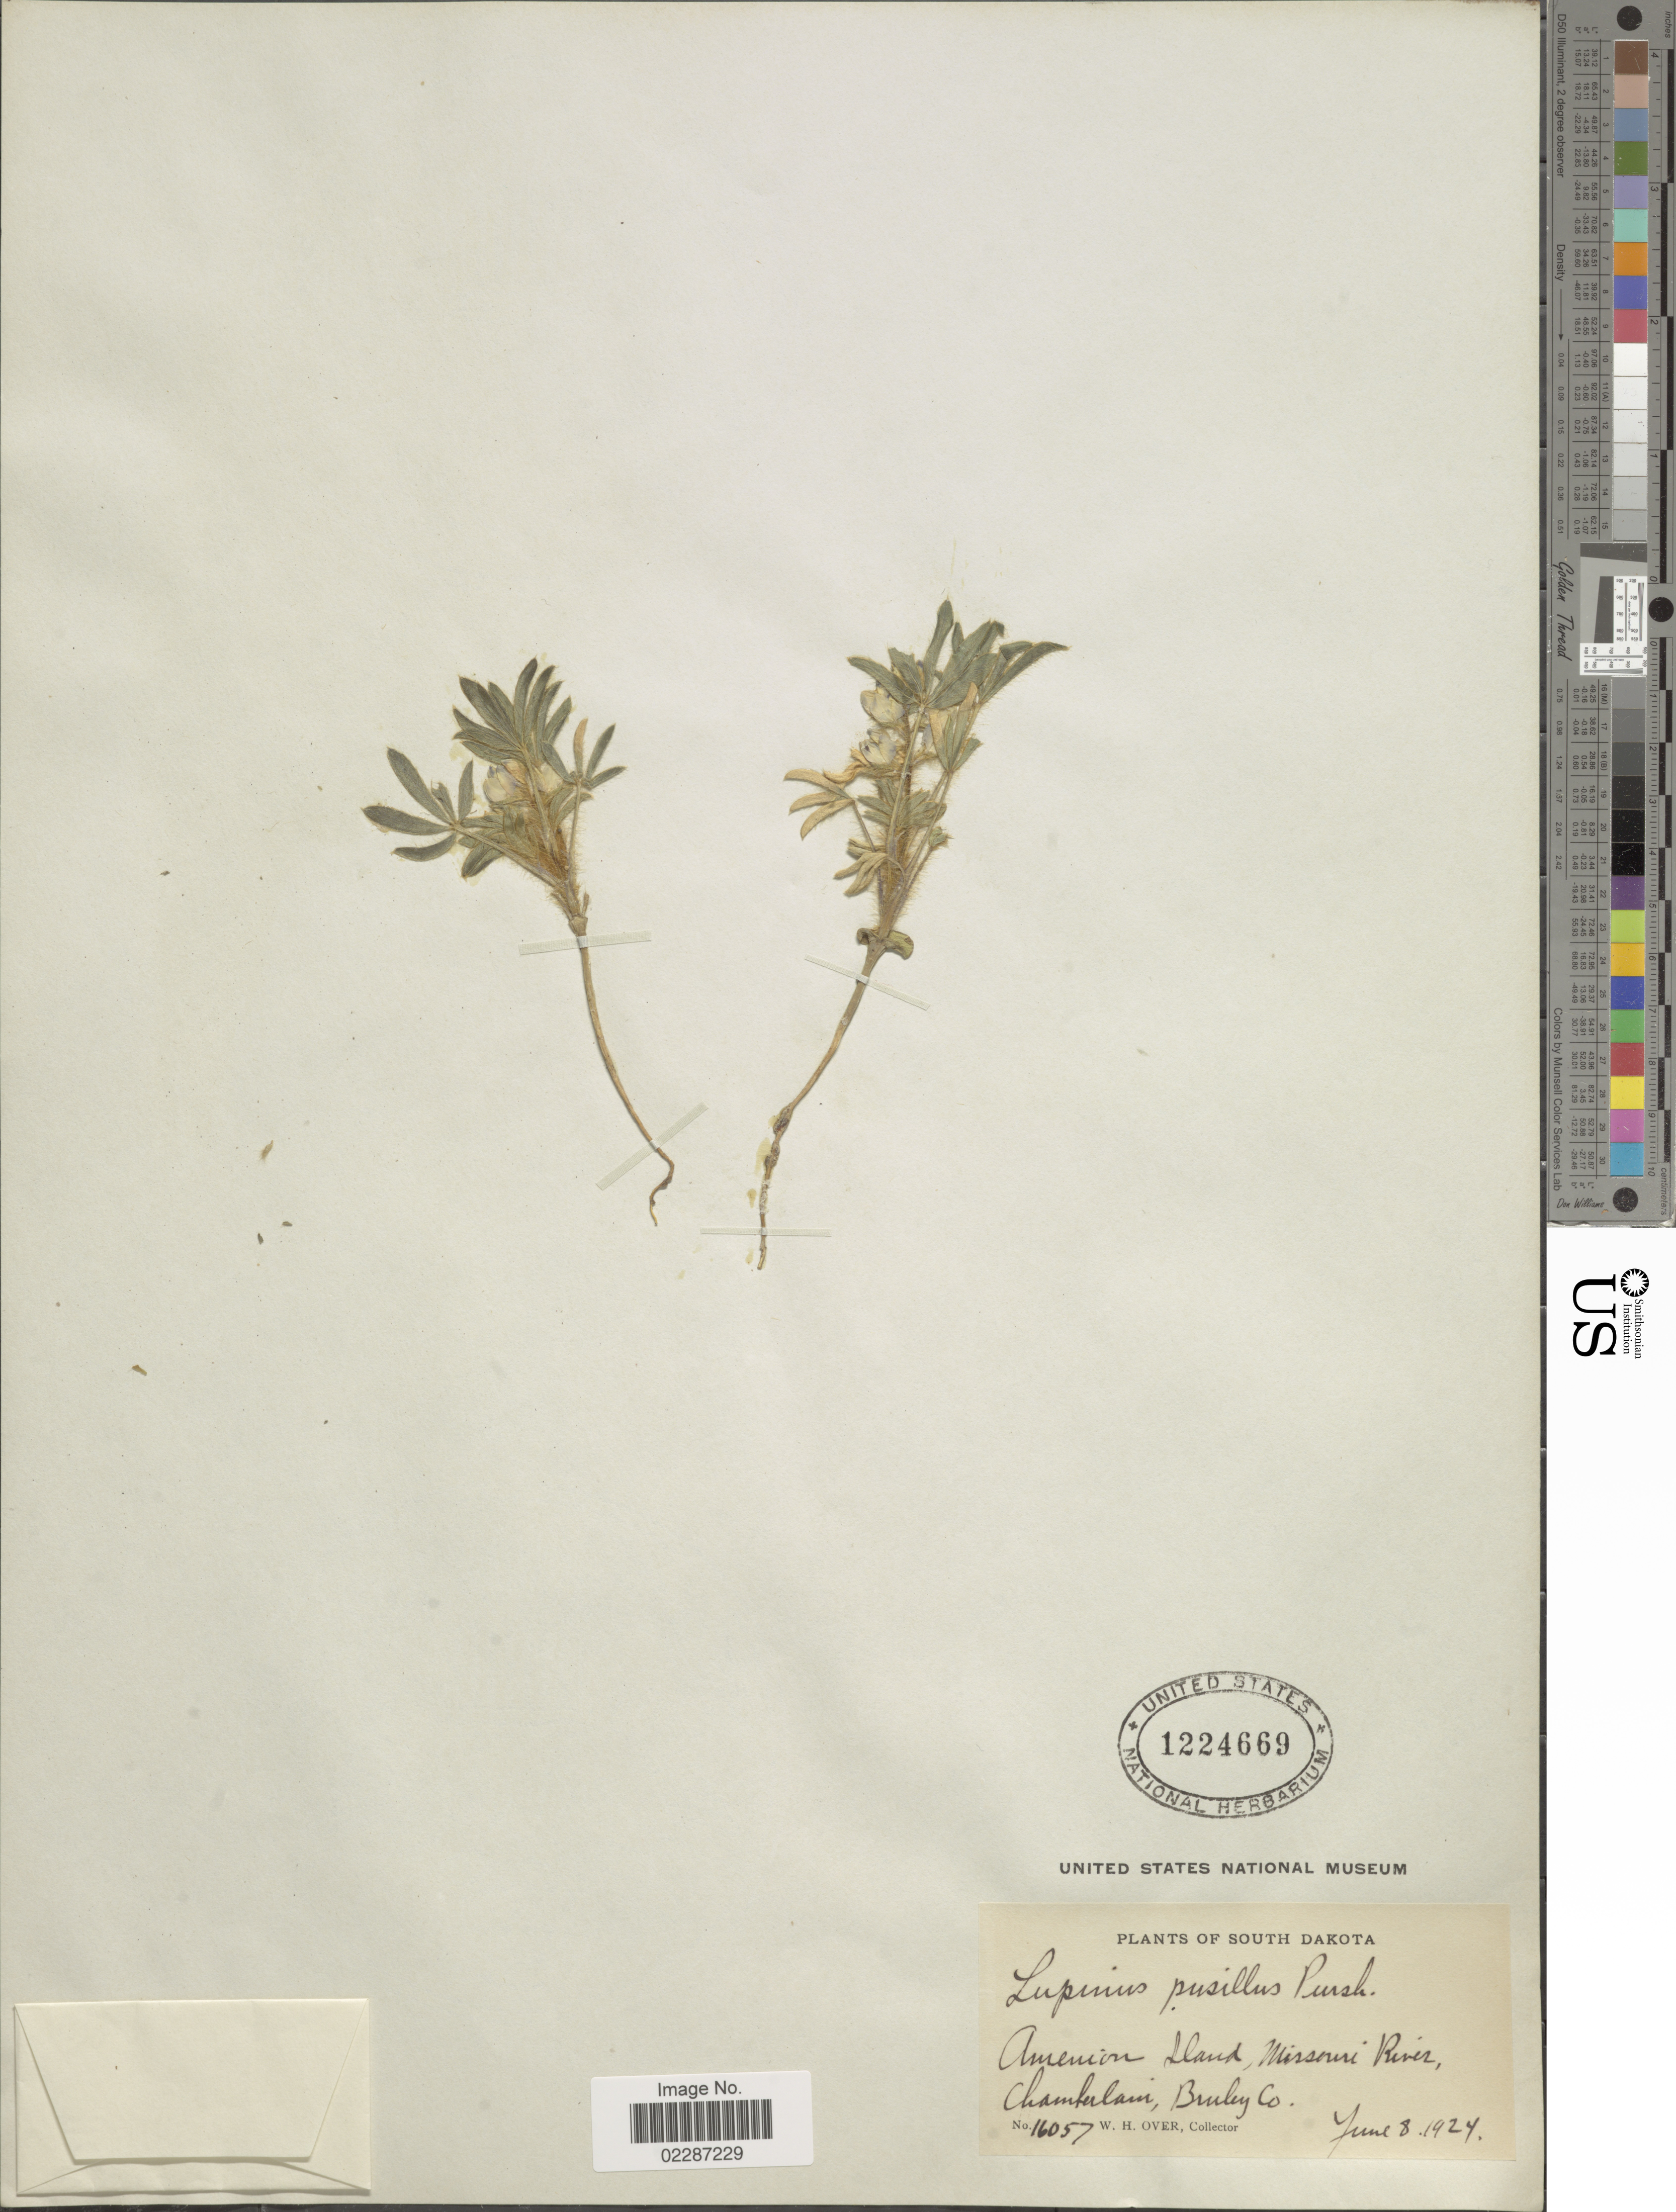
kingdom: Plantae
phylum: Tracheophyta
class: Magnoliopsida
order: Fabales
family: Fabaceae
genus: Lupinus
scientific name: Lupinus pusillus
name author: Pursh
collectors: W. Over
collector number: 16057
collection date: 1924-06-08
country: United States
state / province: South Dakota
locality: American Island, Missouri River, Chamberlain, Brule Co.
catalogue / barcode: US 1224669